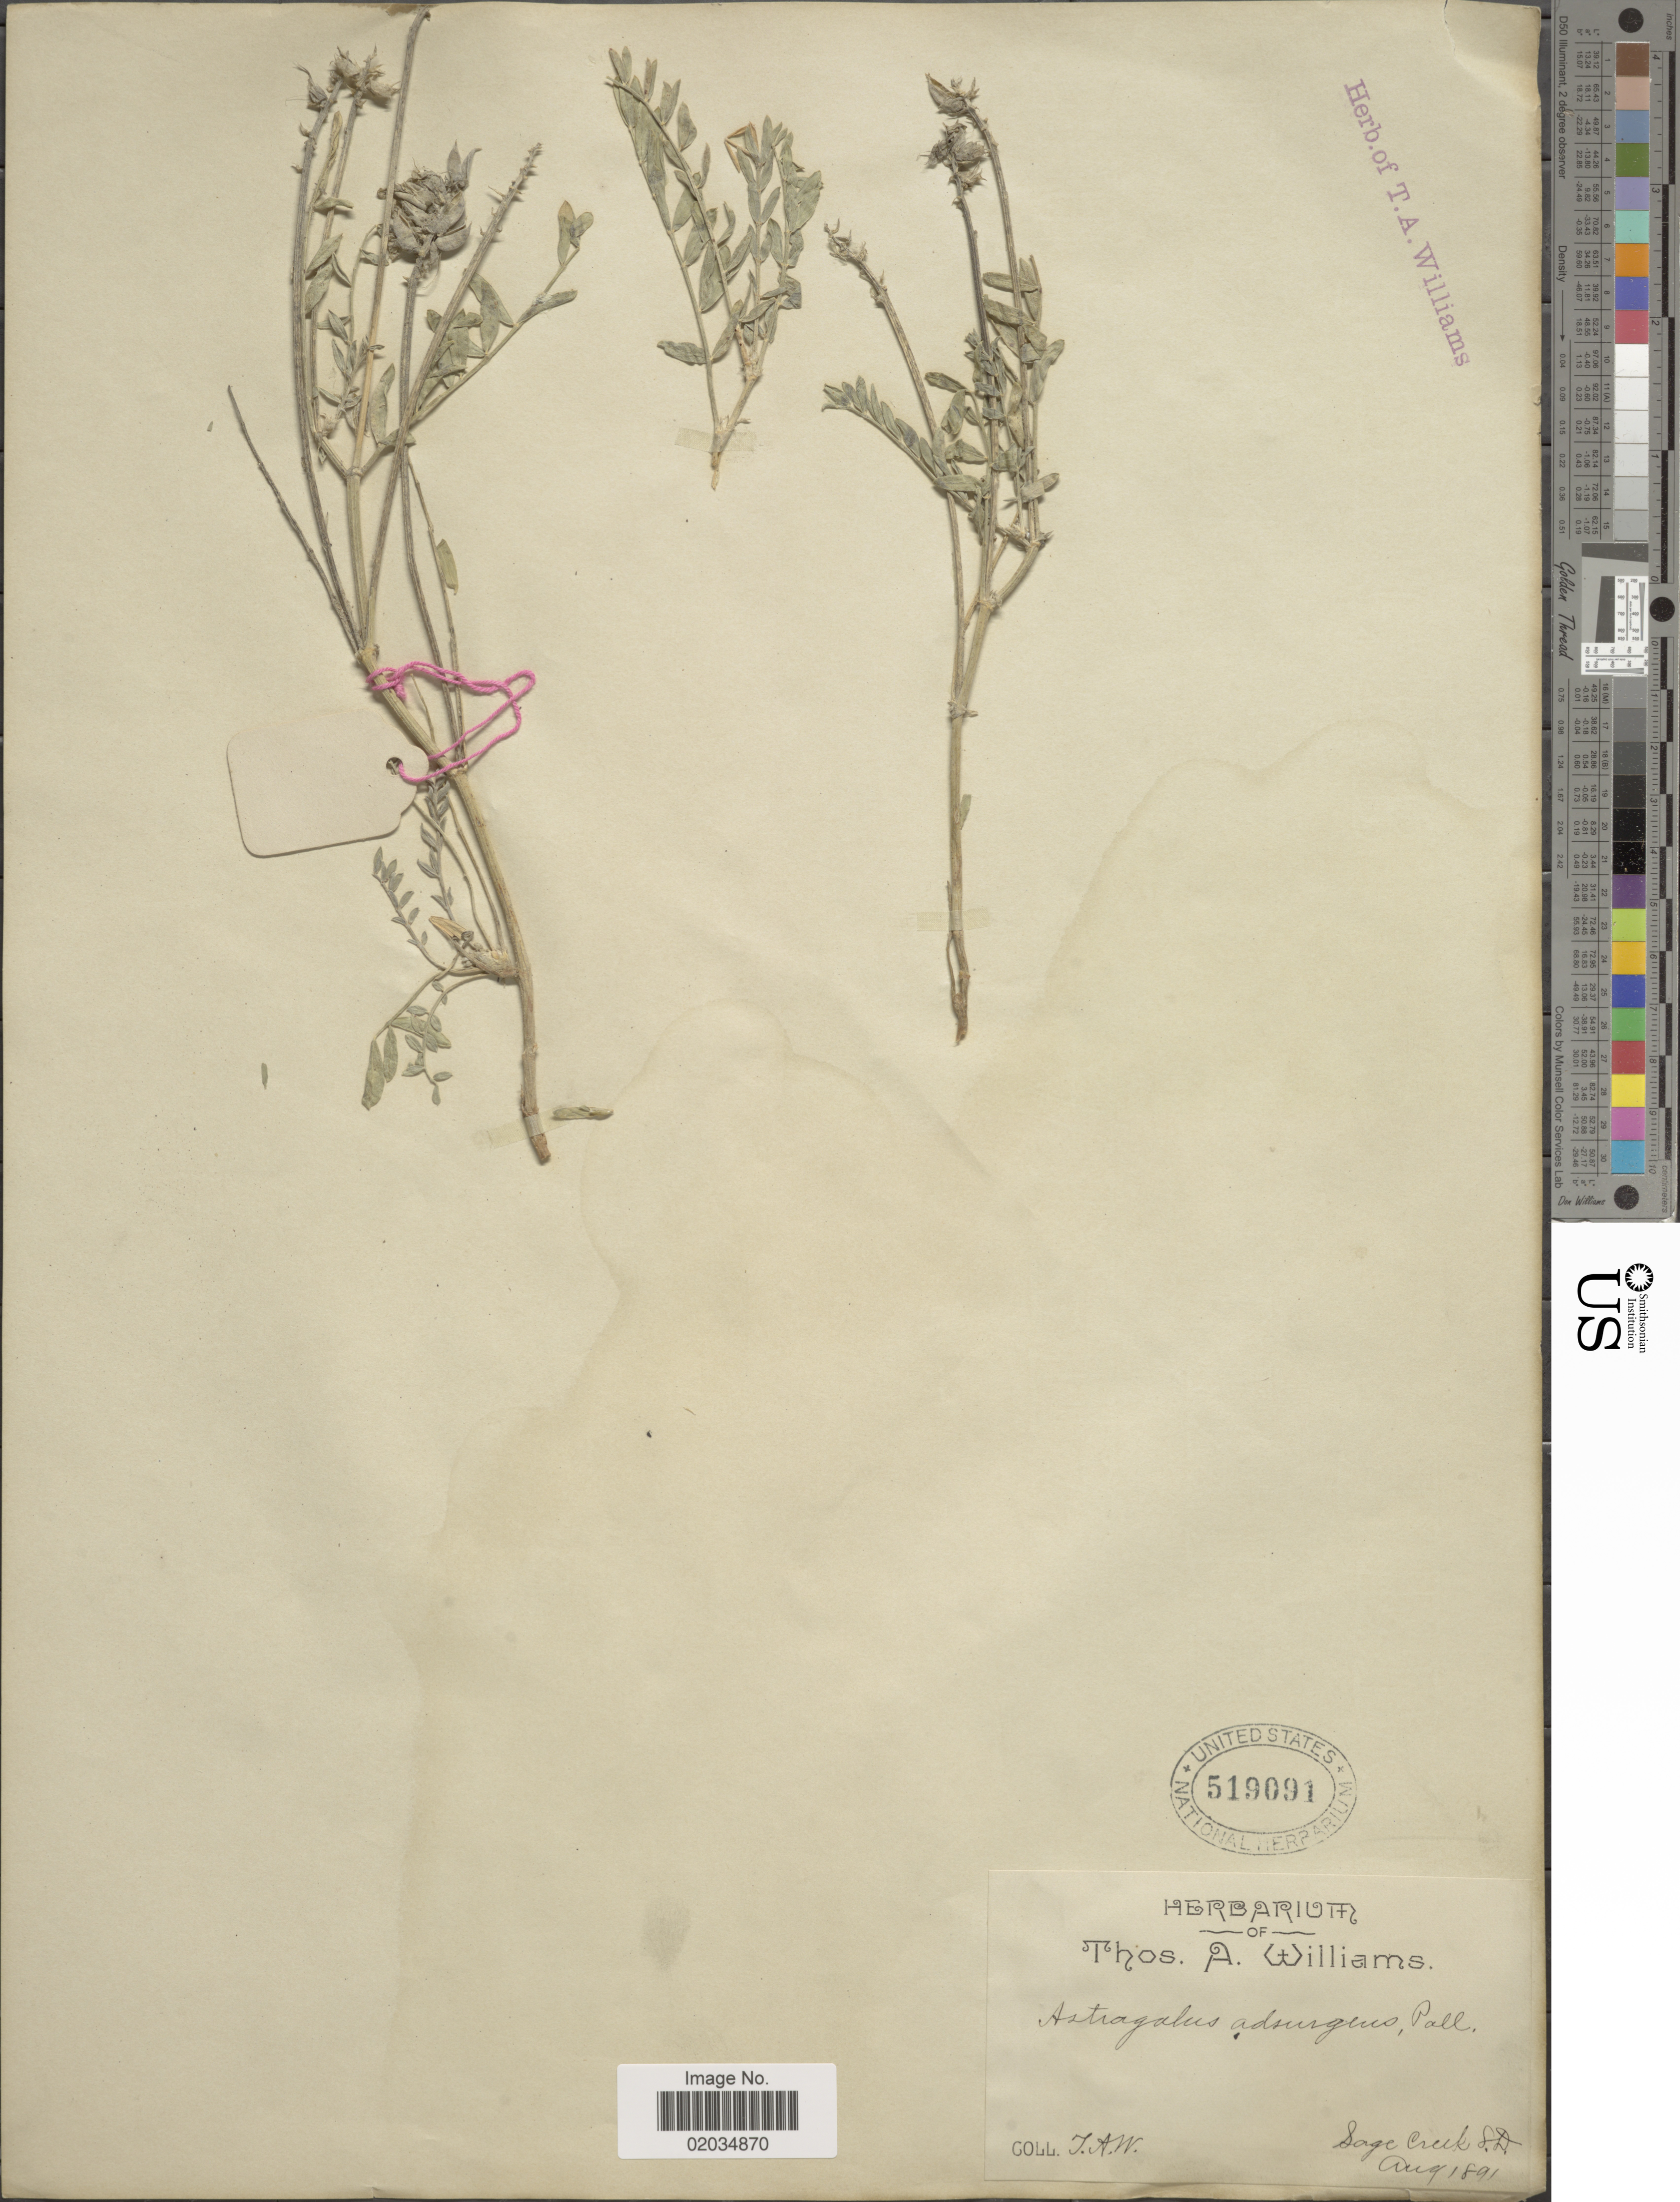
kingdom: Plantae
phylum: Tracheophyta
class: Magnoliopsida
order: Fabales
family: Fabaceae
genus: Astragalus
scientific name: Astragalus striatus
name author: Nutt.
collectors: T. A. Williams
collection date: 1891-08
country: United States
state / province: South Dakota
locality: Sage Creek, SD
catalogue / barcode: US 519091